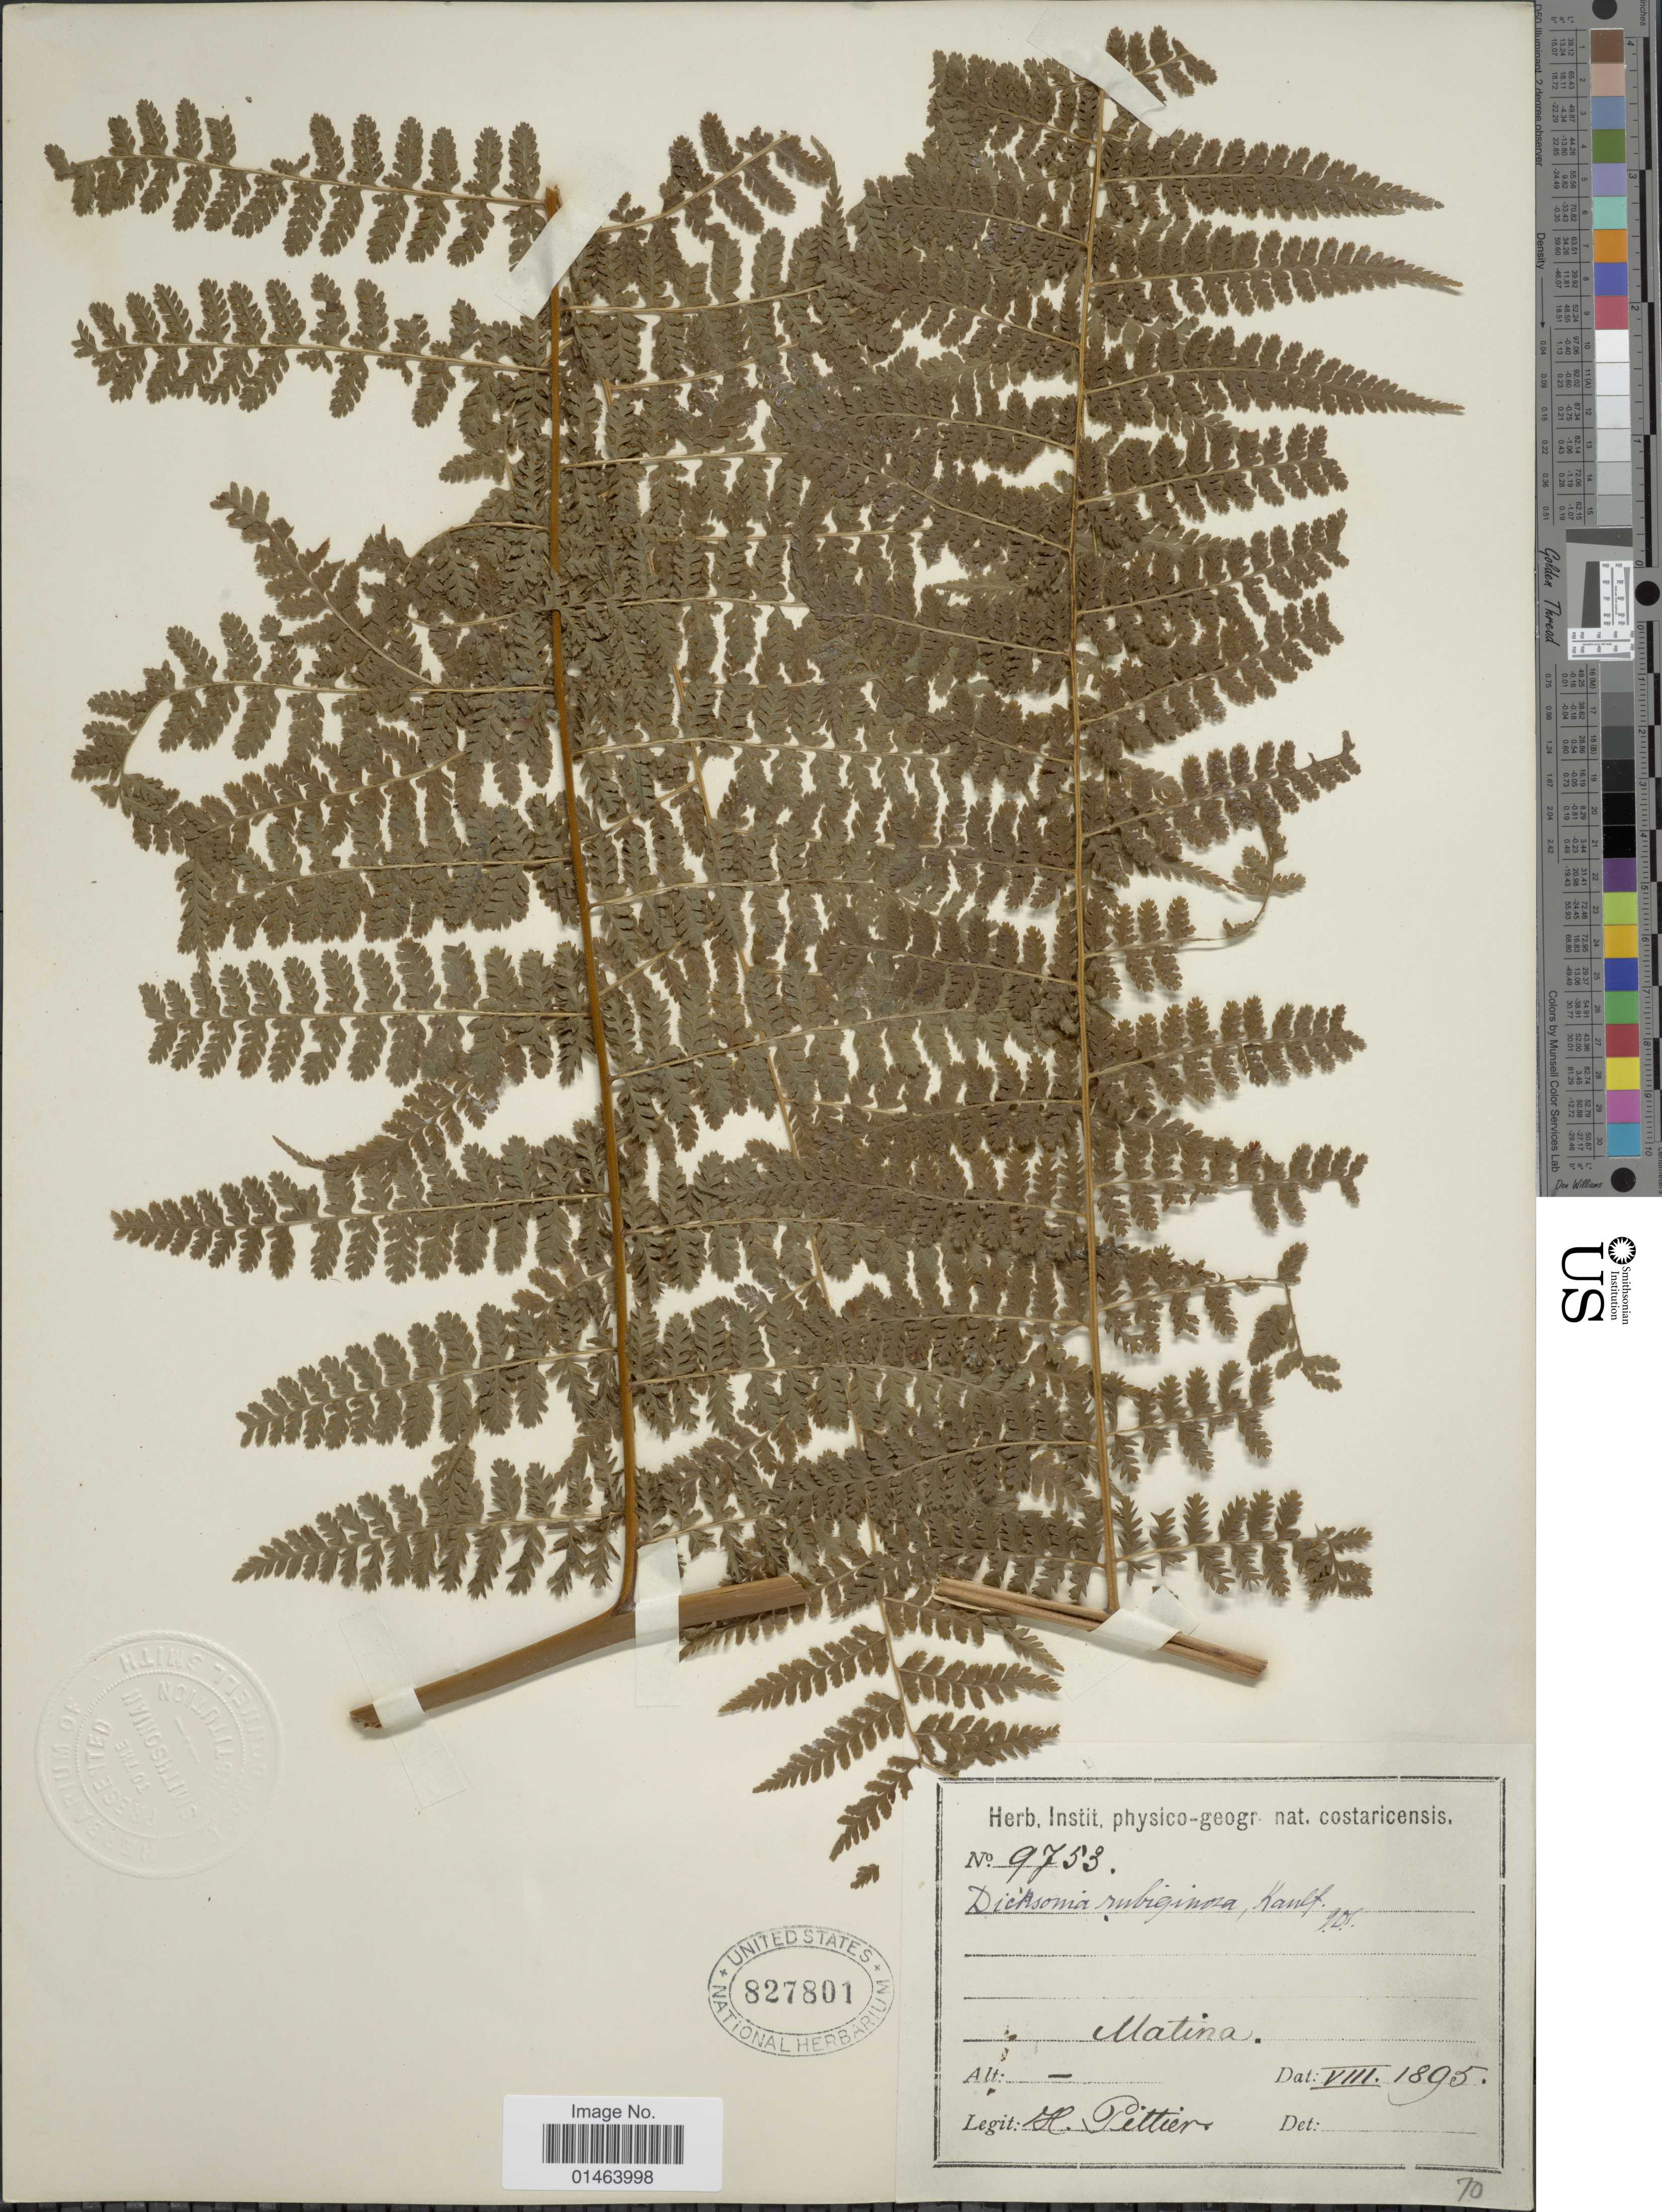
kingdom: Plantae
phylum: Tracheophyta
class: Polypodiopsida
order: Polypodiales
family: Dennstaedtiaceae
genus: Dennstaedtia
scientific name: Dennstaedtia cicutaria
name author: (Sw.) T. Moore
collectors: H. F. Pittier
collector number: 9753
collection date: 1895-08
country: Costa Rica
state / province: Limón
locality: Matina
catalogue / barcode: US 827801